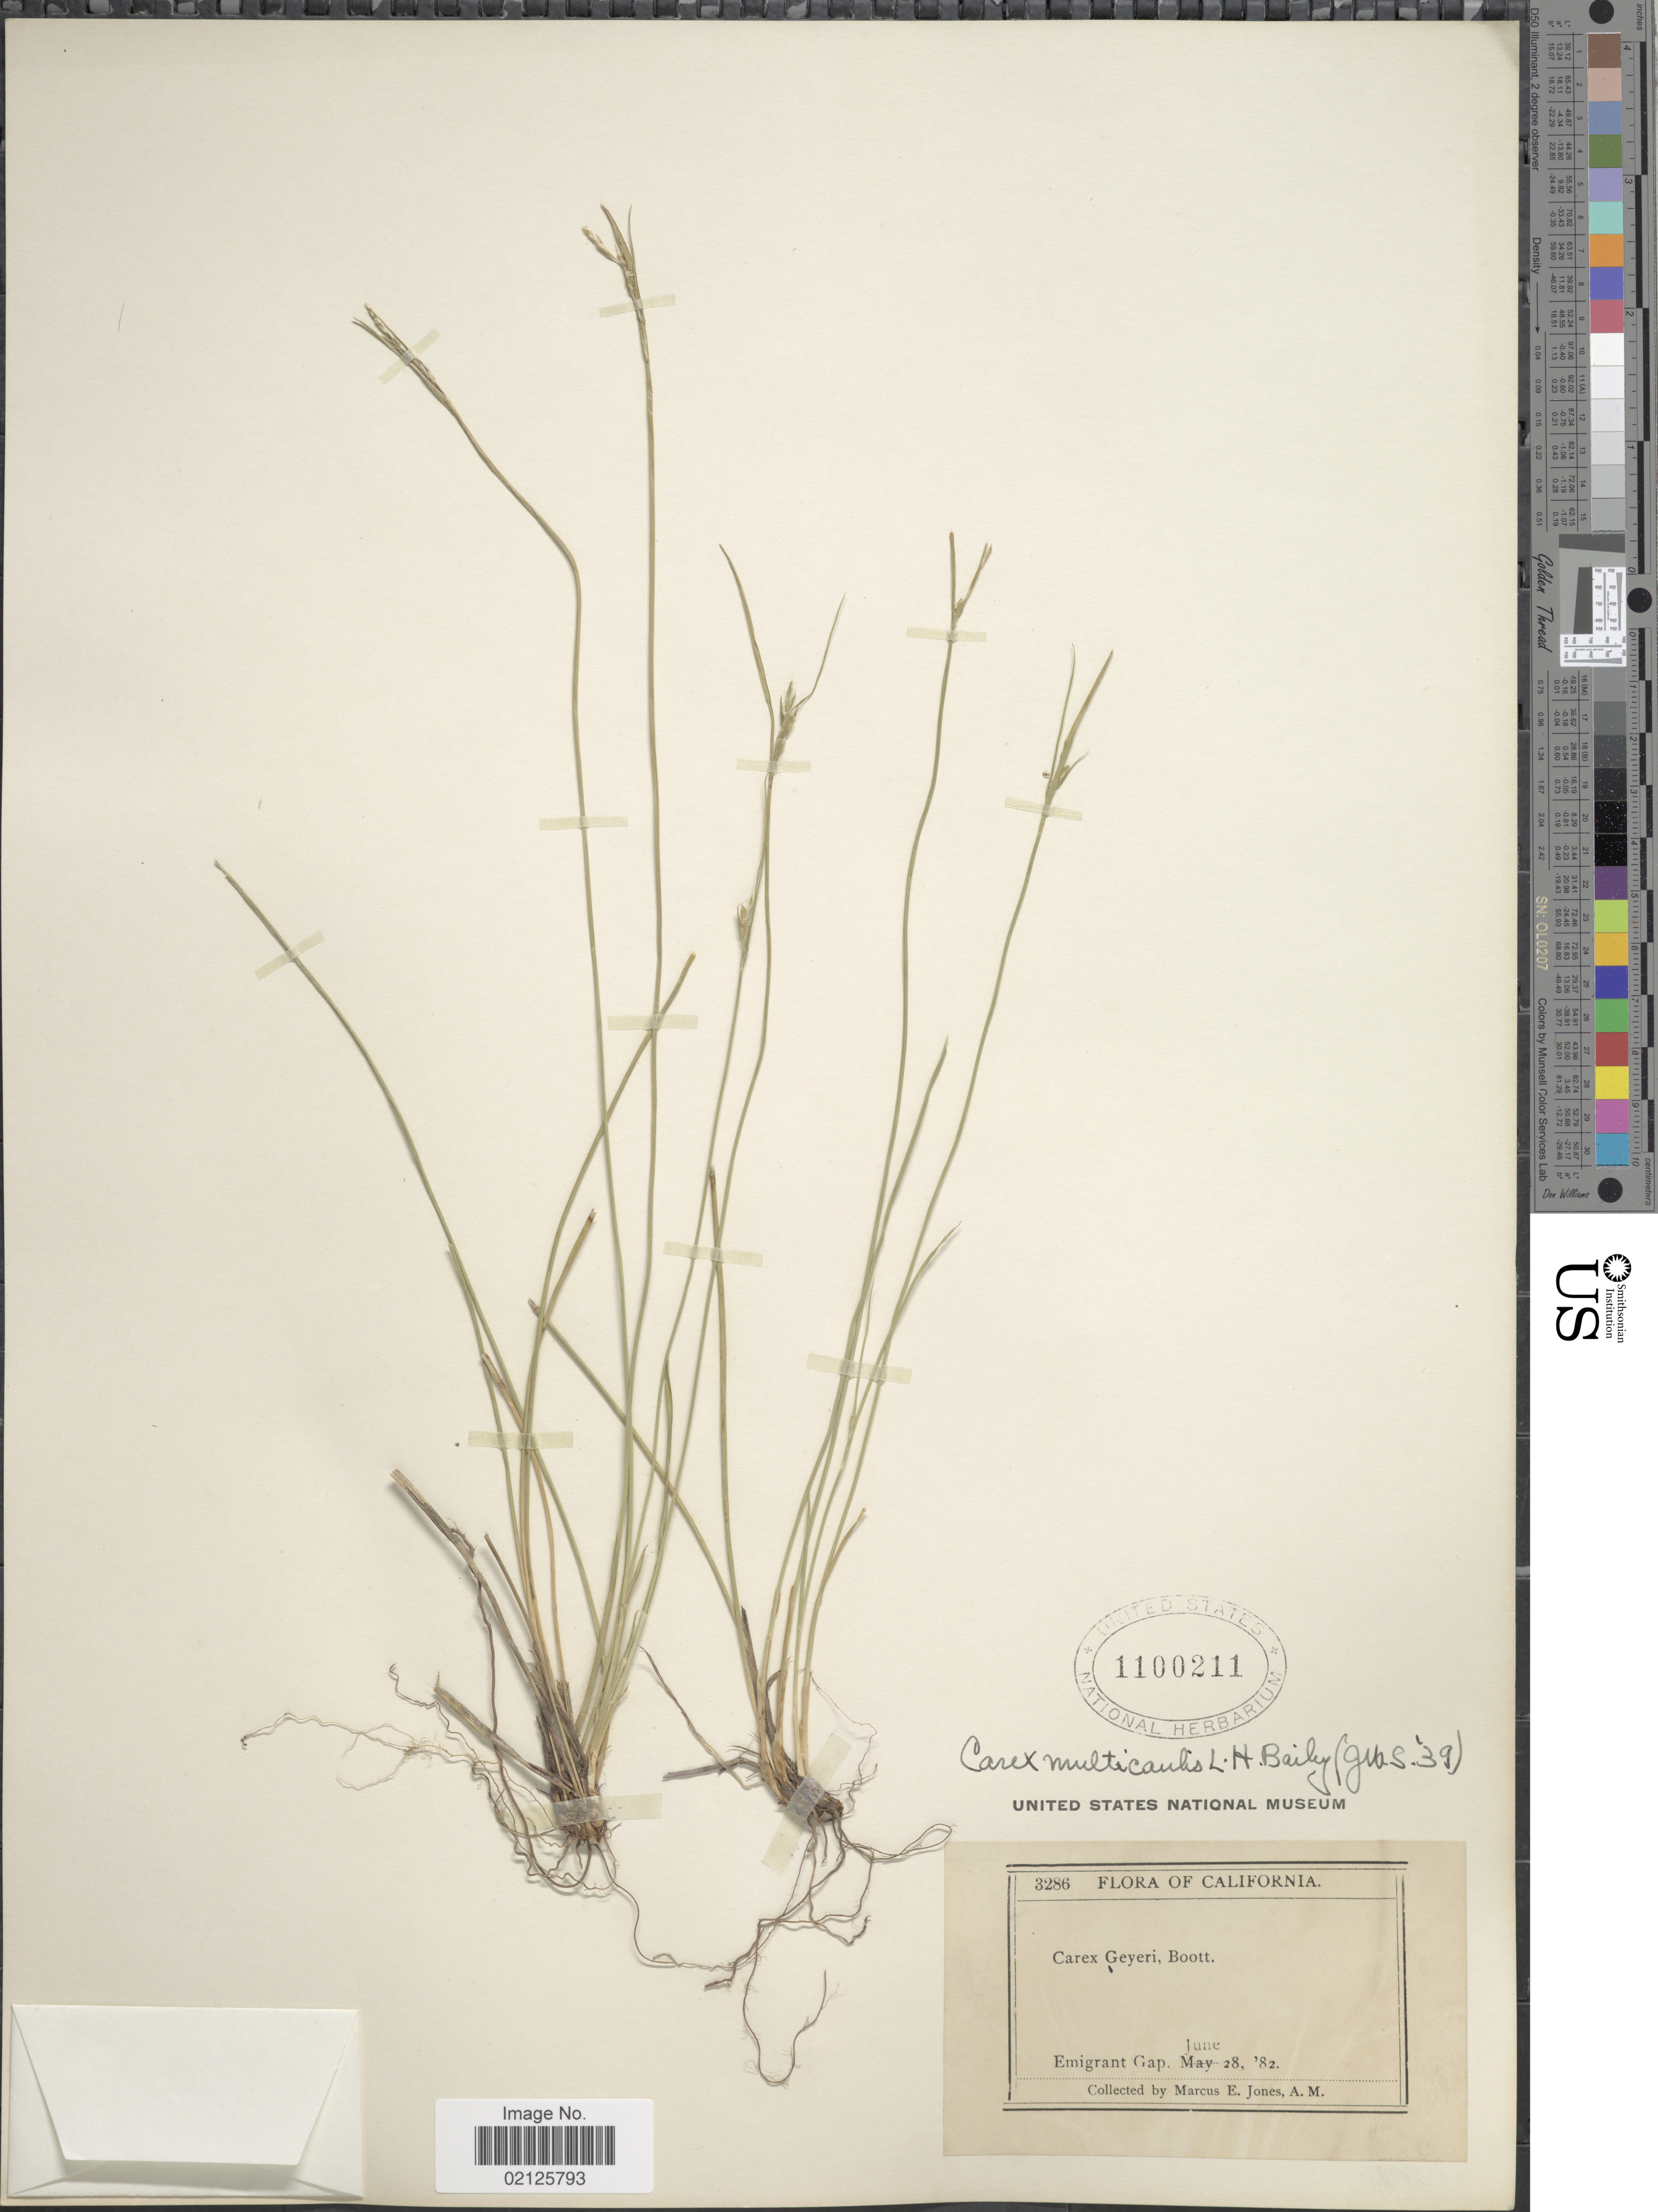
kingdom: Plantae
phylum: Tracheophyta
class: Liliopsida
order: Poales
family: Cyperaceae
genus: Carex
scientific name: Carex multicaulis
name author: L.H. Bailey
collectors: M. E. Jones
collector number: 3286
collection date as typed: Transcribed d/m/y: 28/6/82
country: United States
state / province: California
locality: Emigrant Gap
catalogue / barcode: US 1100211